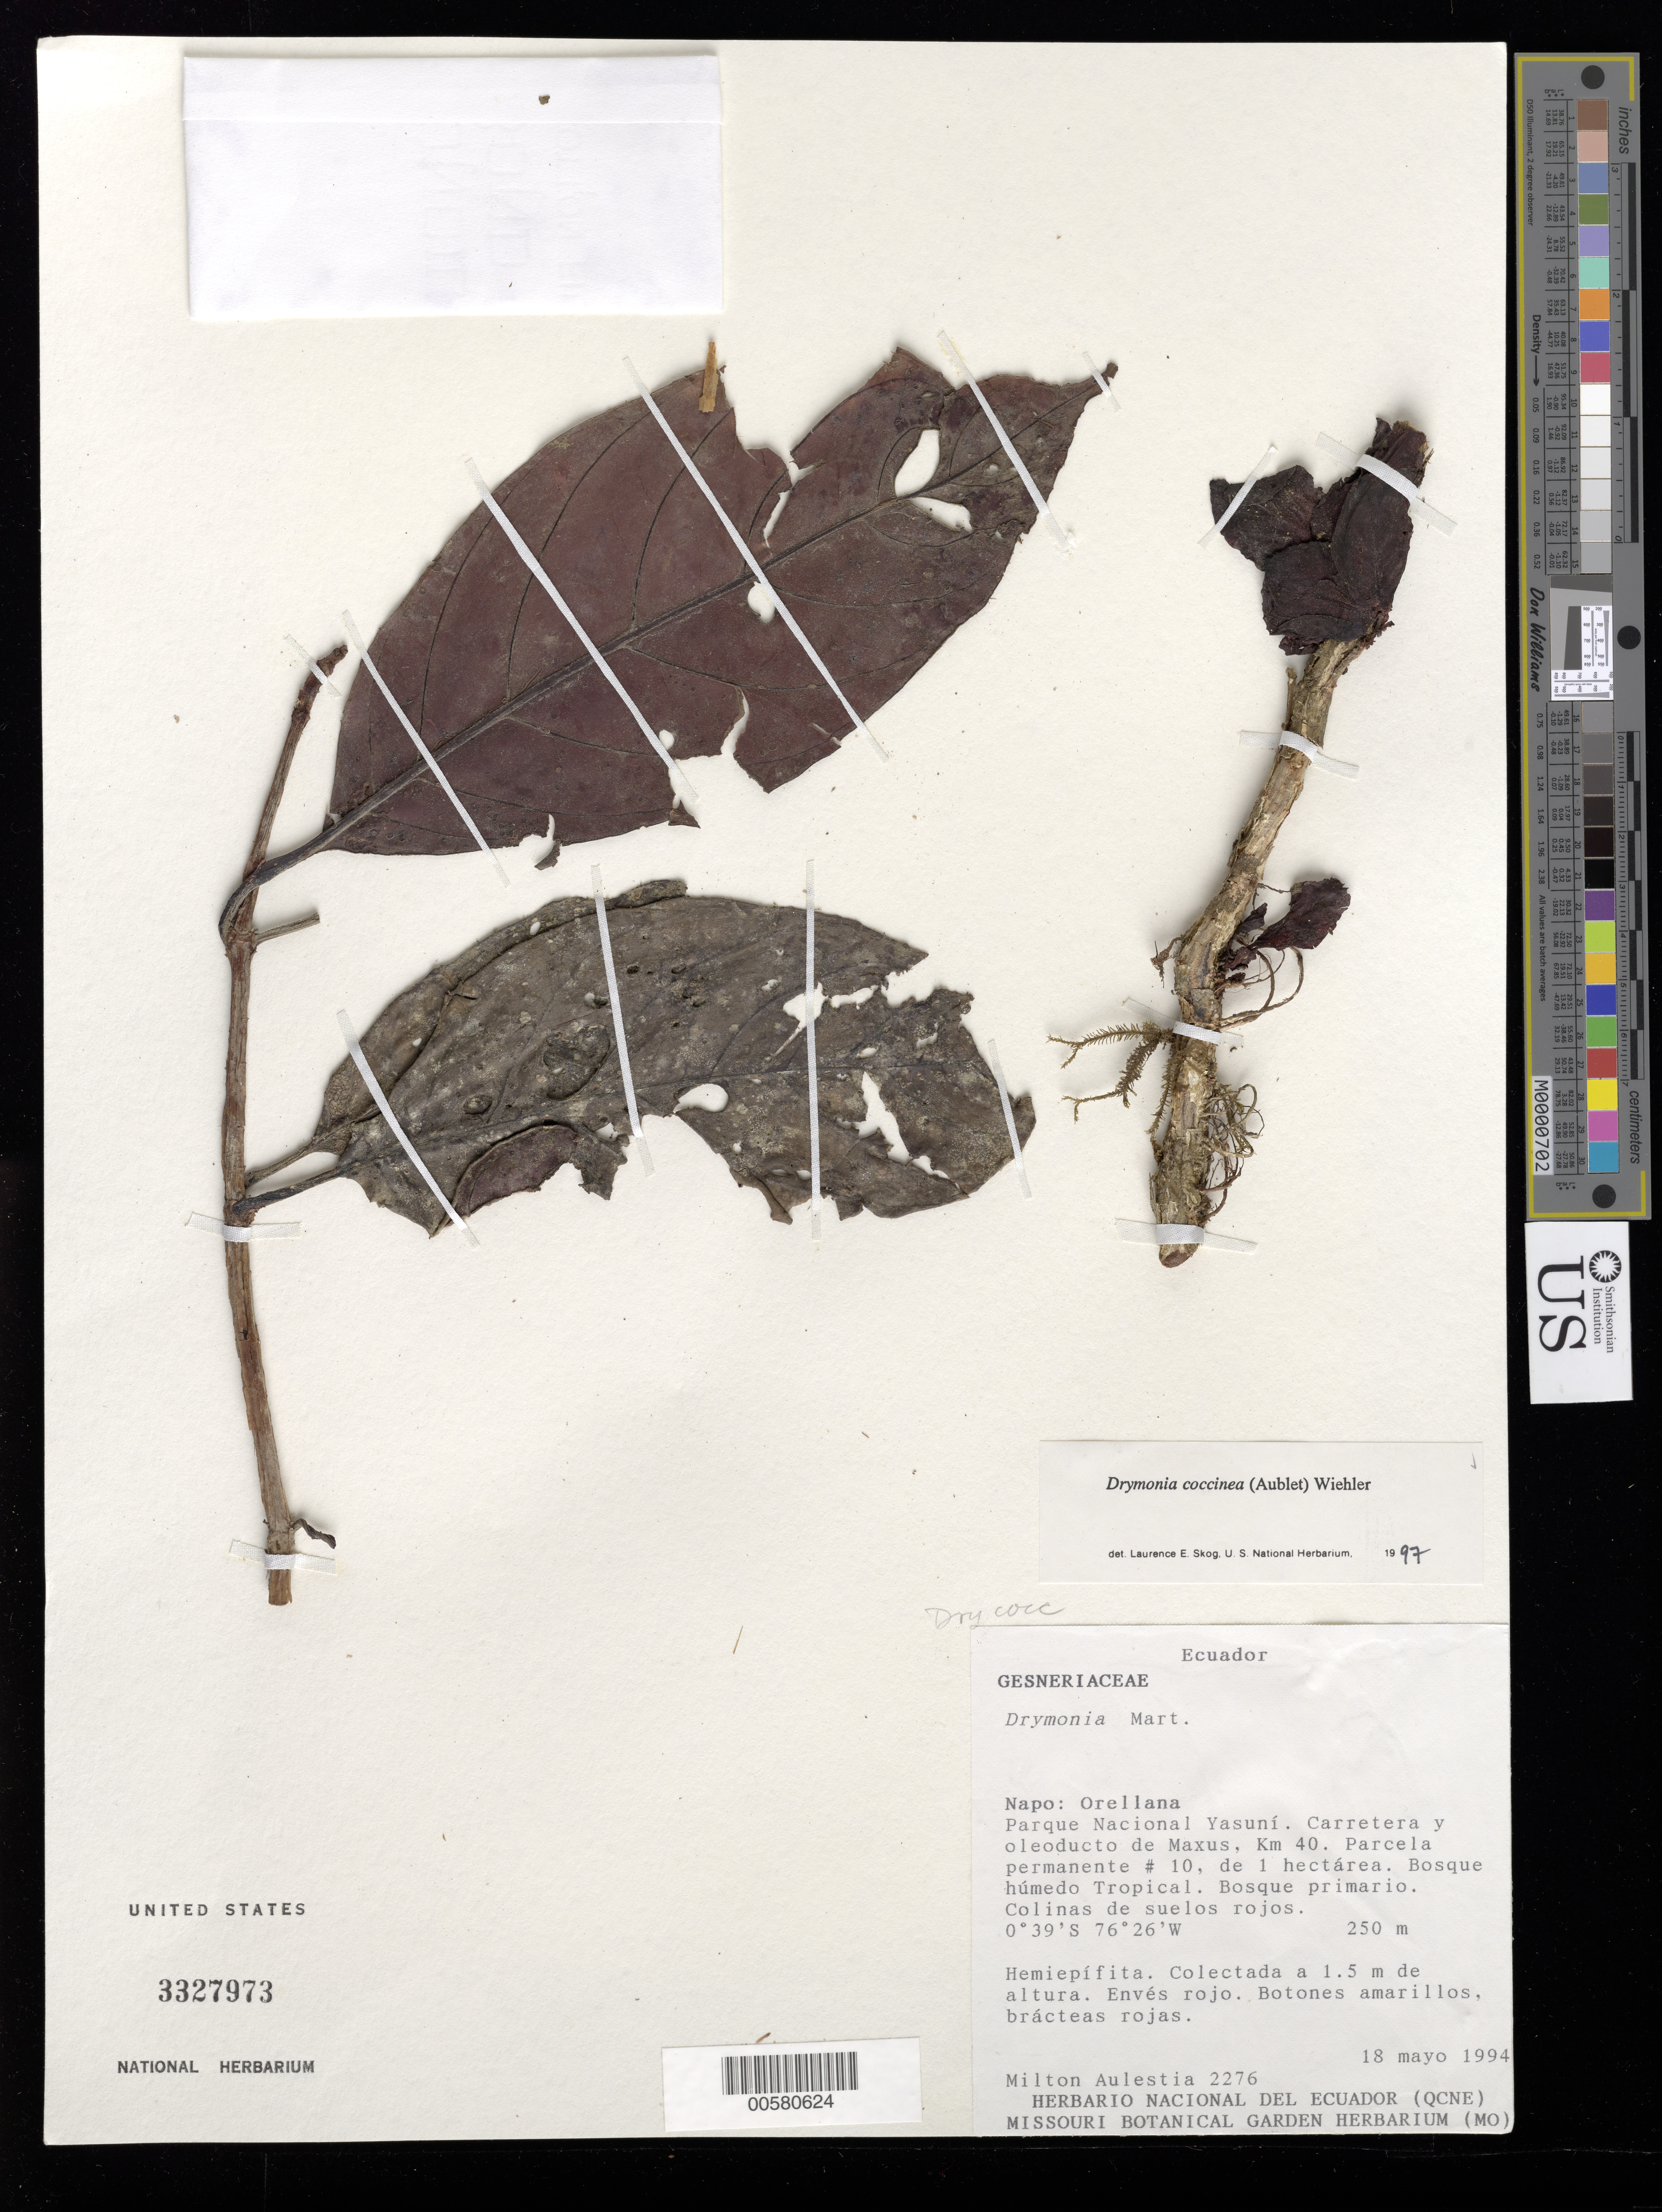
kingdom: Plantae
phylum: Tracheophyta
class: Magnoliopsida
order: Lamiales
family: Gesneriaceae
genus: Drymonia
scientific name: Drymonia coccinea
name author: (Aubl.) Wiehler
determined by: Skog, Laurence E.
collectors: M. Aulestia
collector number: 2276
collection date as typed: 18 May 1994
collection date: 1994-05-18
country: Ecuador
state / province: Napo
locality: Orellana. Parque Nacional Yasuní; carretera y oleoducto de Maxus, Km 40; parcela permanente #10, de 1 hectárea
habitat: Bosque húmedo tropical; bosque primario, colinas de suelos rojos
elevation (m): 250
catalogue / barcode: US 3327973